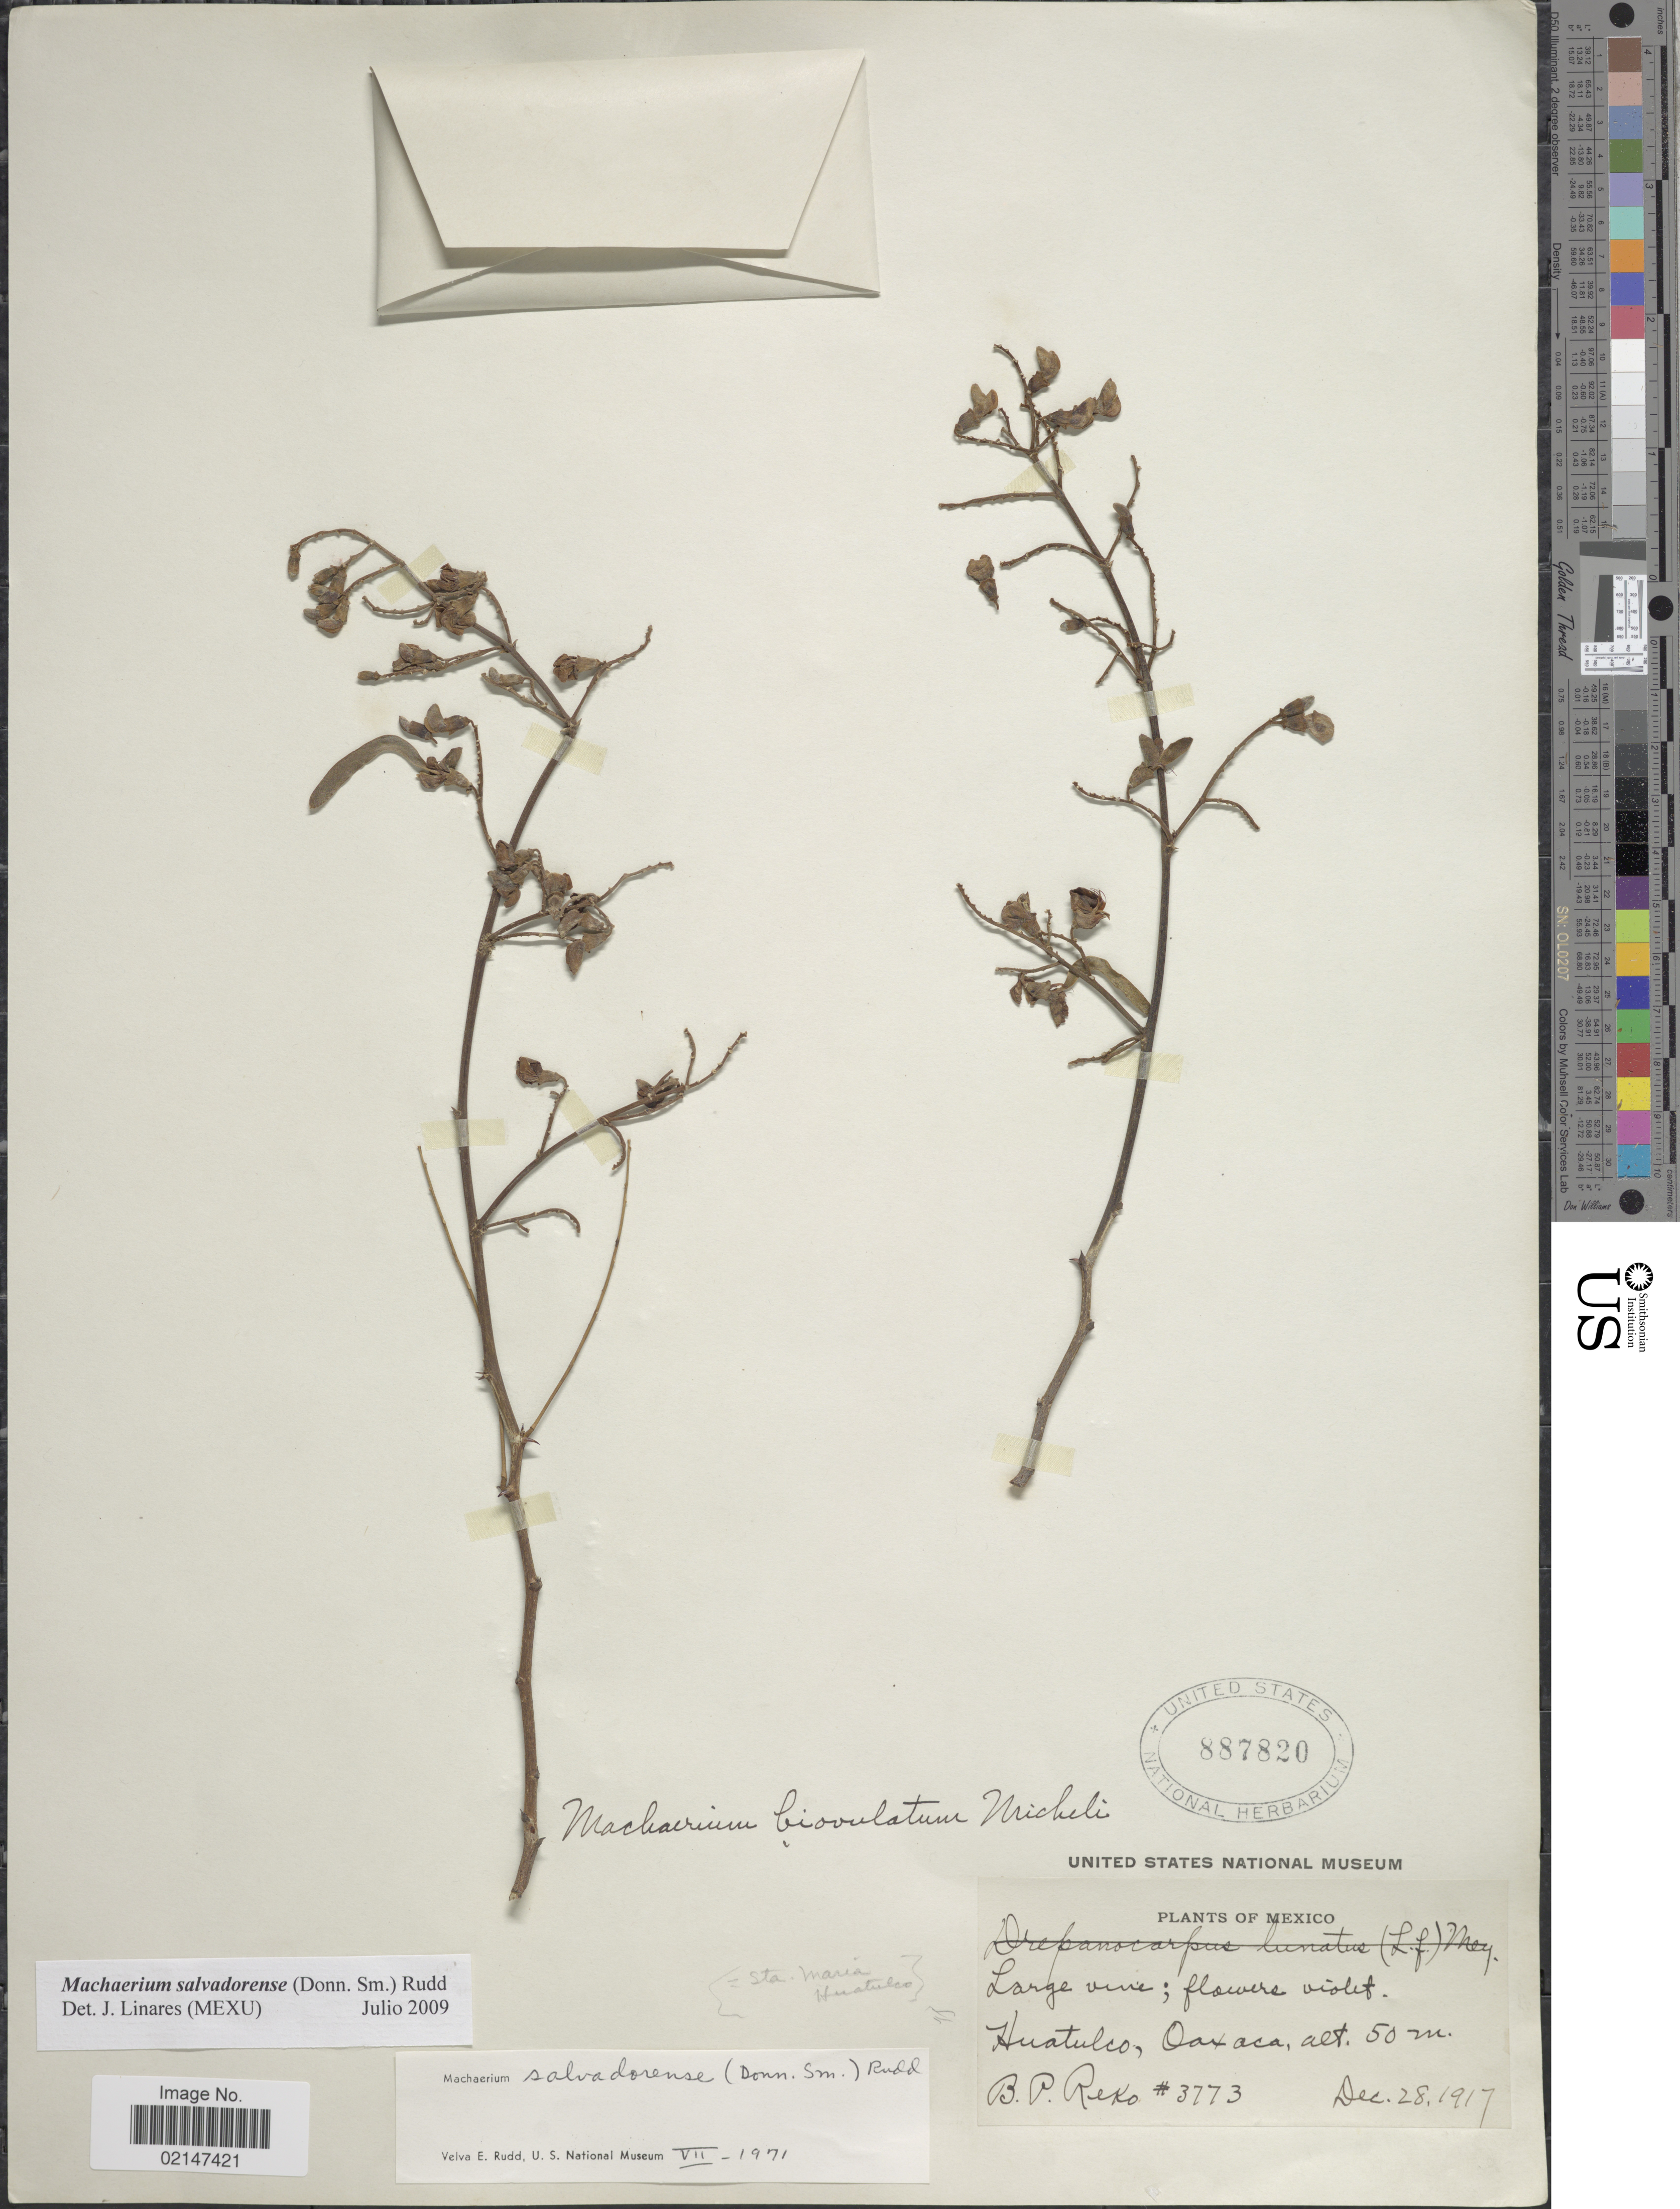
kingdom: Plantae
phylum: Tracheophyta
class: Magnoliopsida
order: Fabales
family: Fabaceae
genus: Machaerium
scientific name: Machaerium salvadorense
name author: (Donn. Sm.) Rudd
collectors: B. P. Reko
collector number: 3773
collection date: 1917-12-28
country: Mexico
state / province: Oaxaca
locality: Huatulco, Oaxaca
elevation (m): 50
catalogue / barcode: US 887820